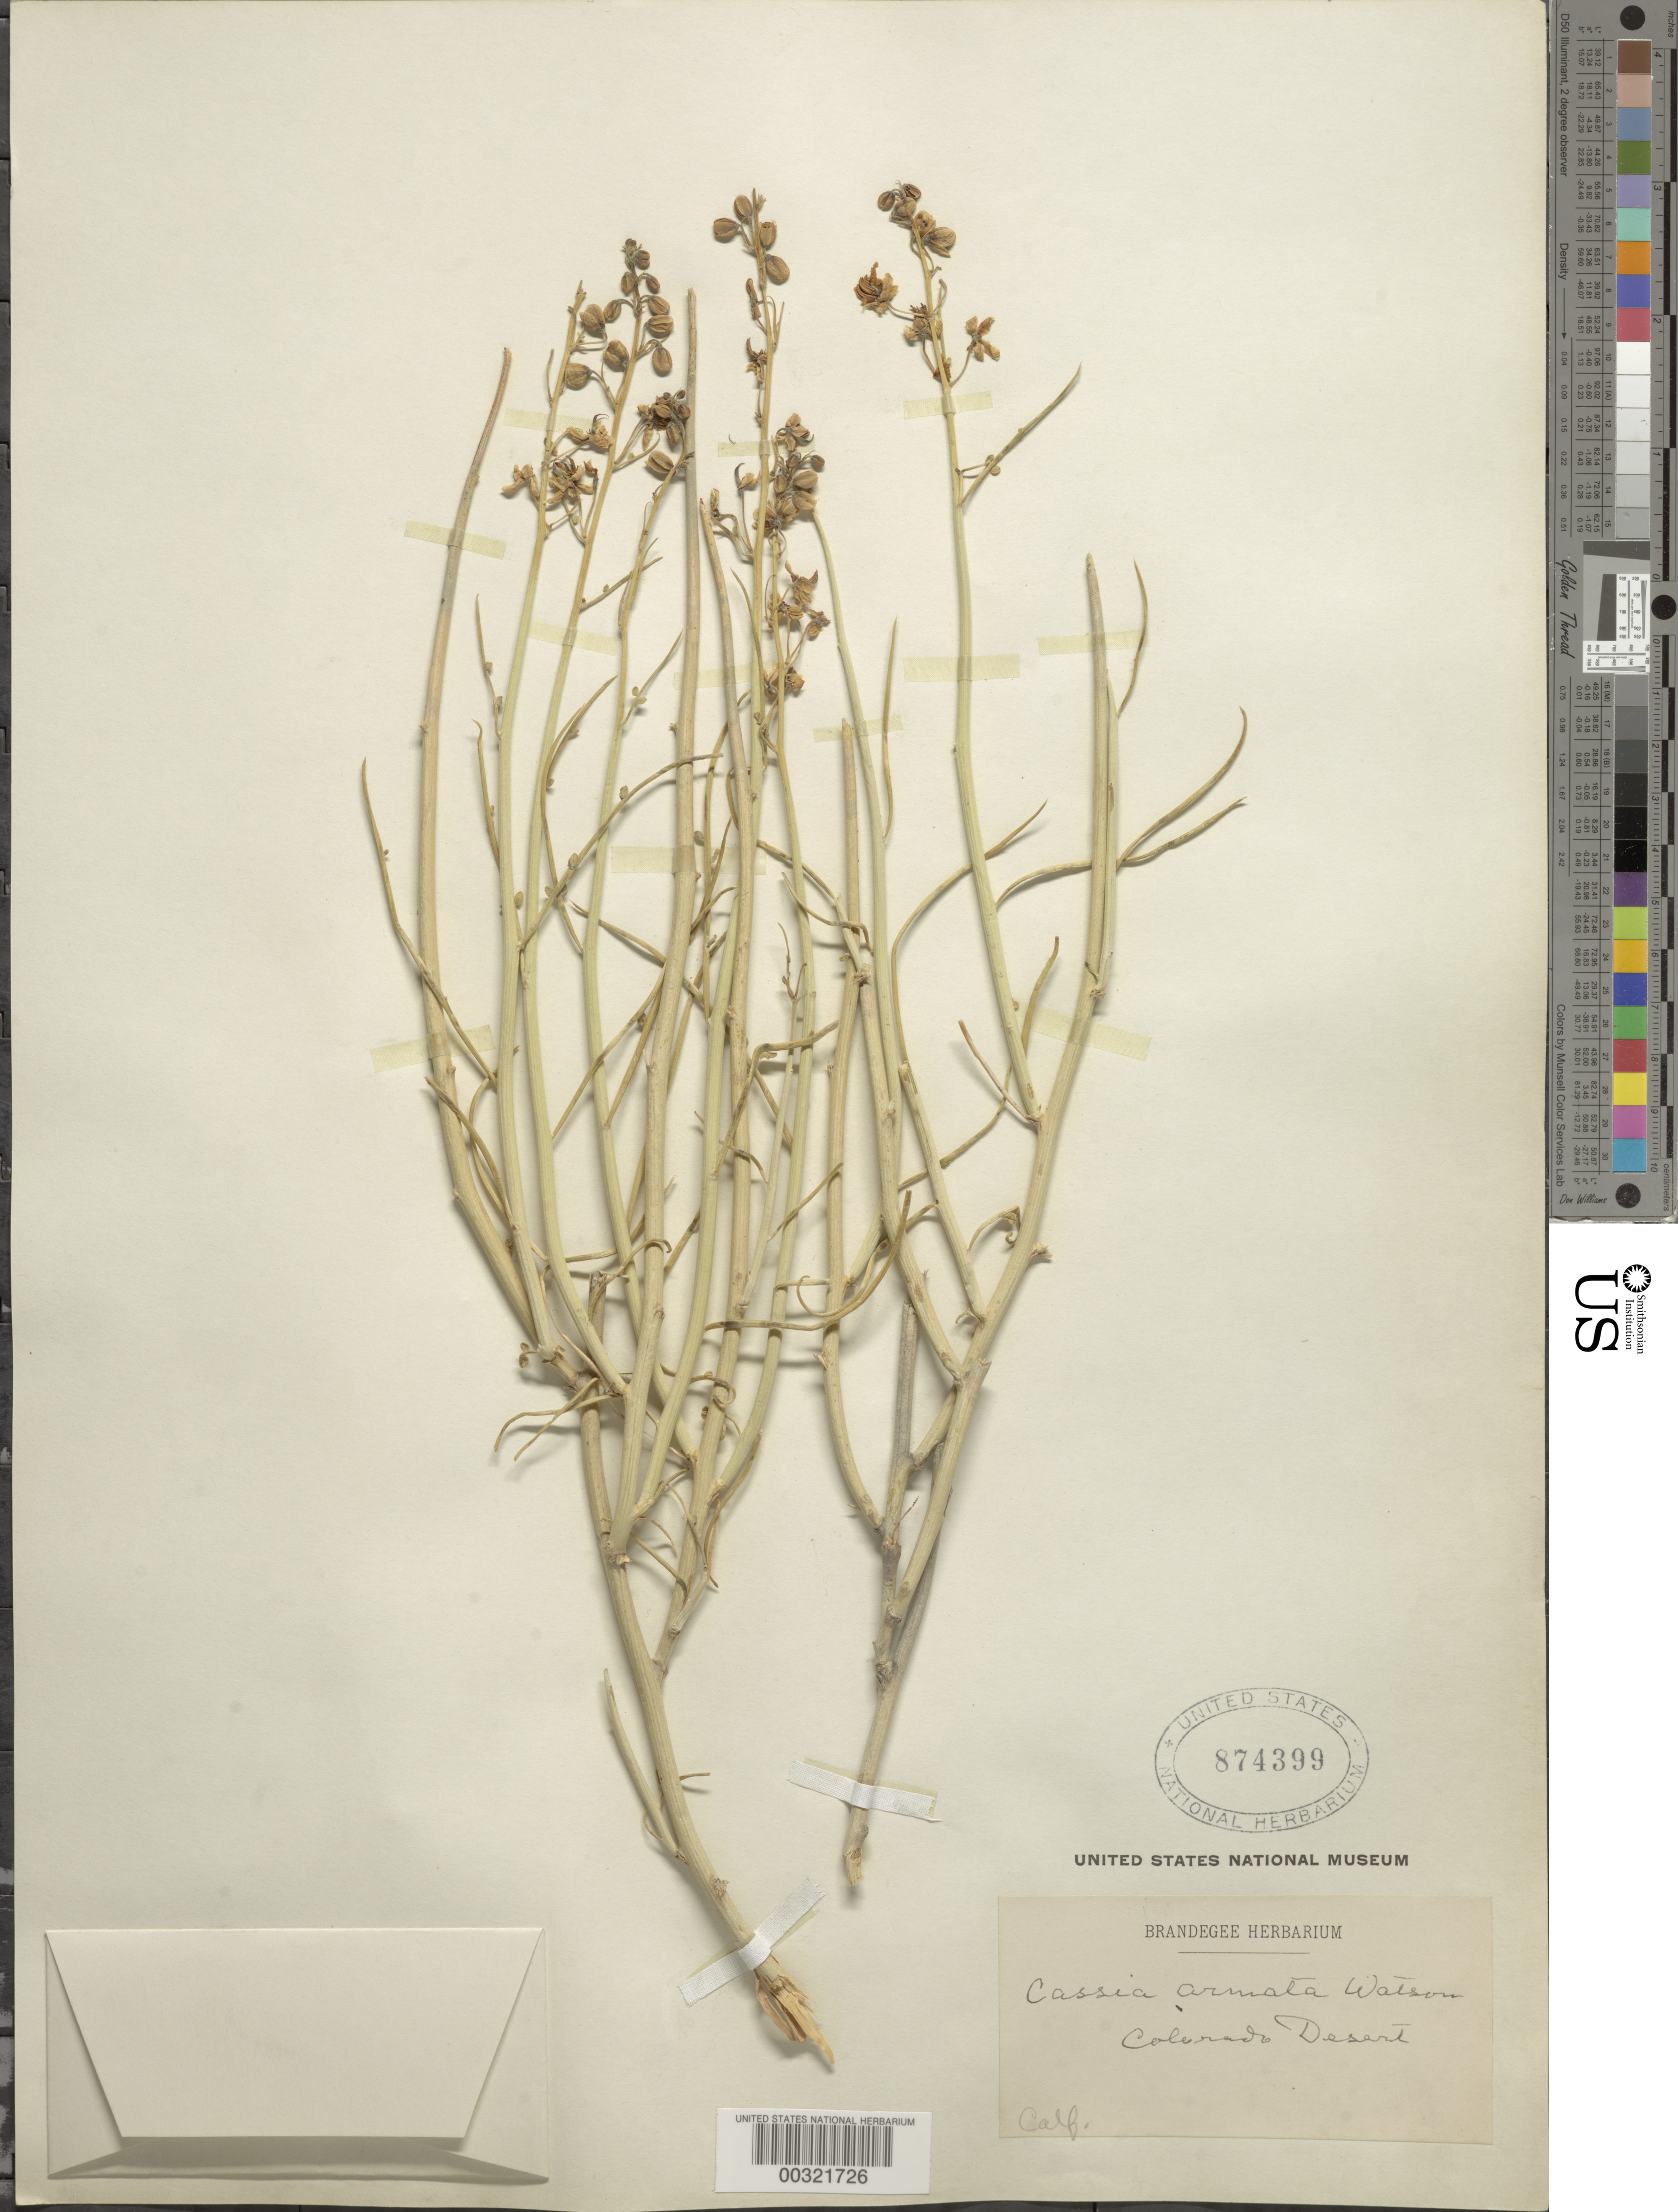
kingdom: Plantae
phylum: Tracheophyta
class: Magnoliopsida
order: Fabales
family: Fabaceae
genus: Senna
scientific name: Senna armata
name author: (S. Watson) H.S. Irwin & Barneby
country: United States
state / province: California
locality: Colorado desert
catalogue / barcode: US 874399